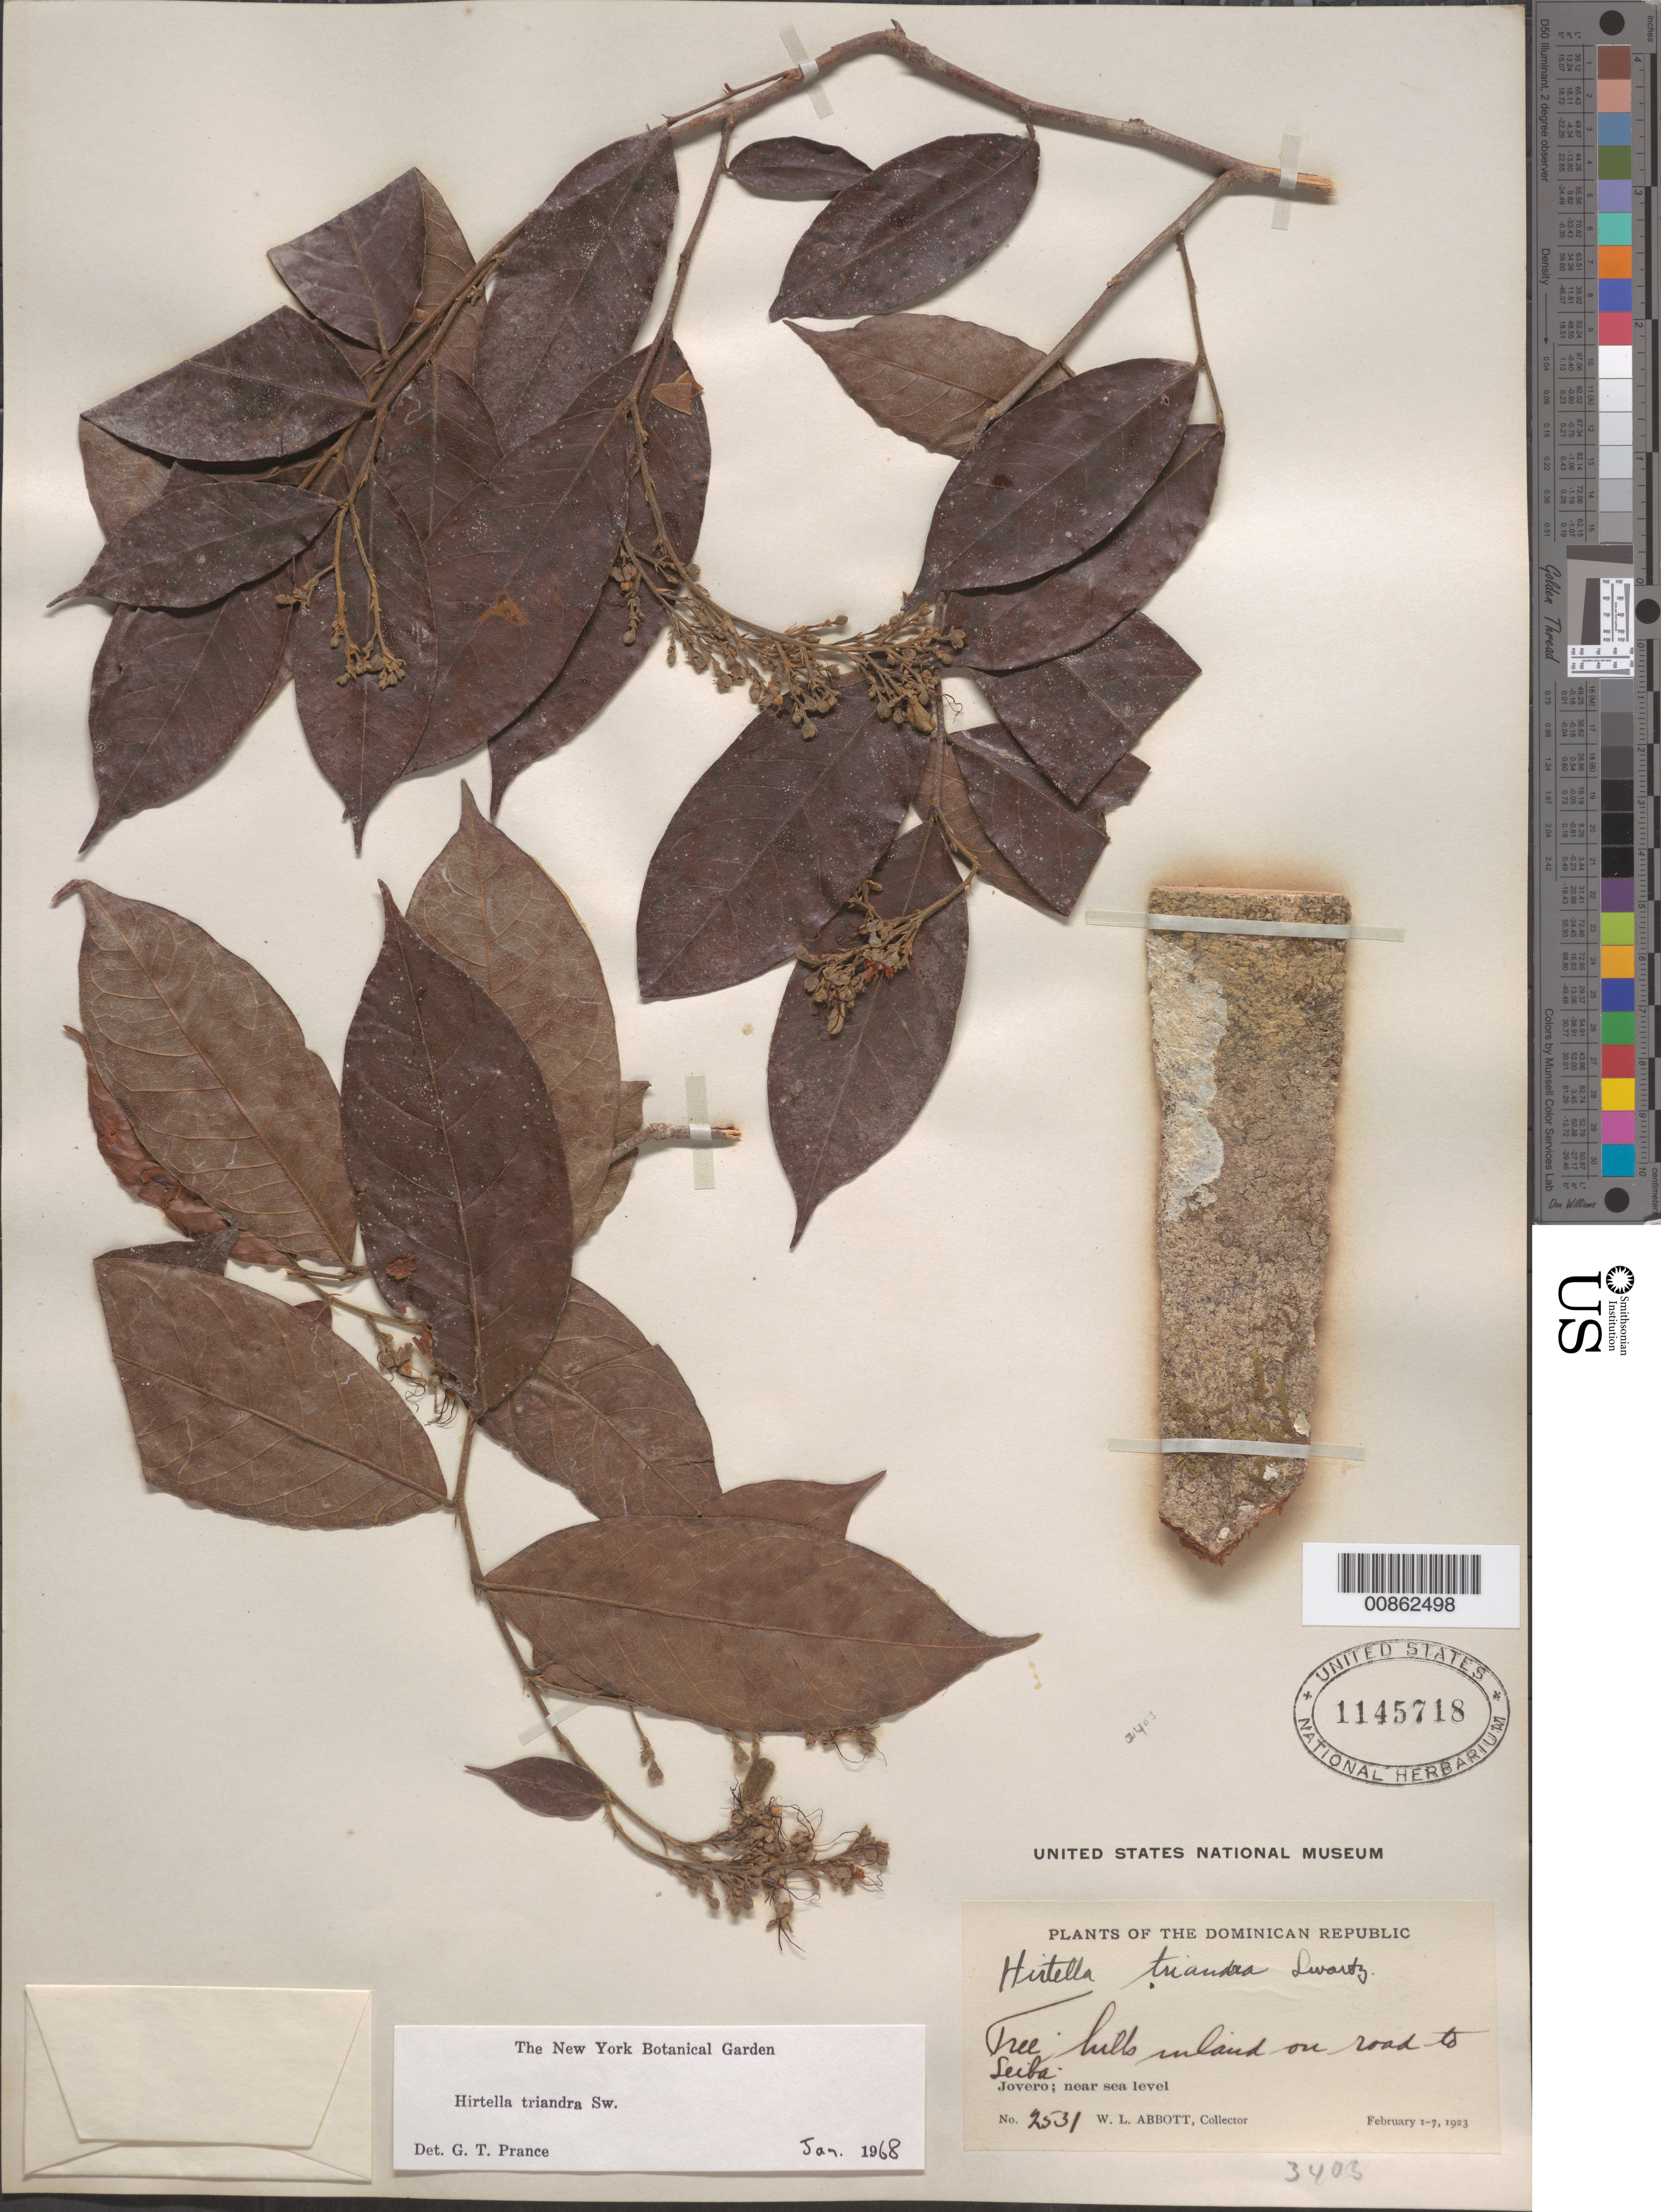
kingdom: Plantae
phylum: Tracheophyta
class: Magnoliopsida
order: Malpighiales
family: Chrysobalanaceae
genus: Hirtella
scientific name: Hirtella triandra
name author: Sw.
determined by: Prance, G. T.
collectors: W. L. Abbott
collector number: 2531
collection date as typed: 01 Feb 1923 to 07 Feb 1923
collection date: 1923-02-01/1923-02-07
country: Dominican Republic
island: Hispaniola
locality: Jovero. Hills inland on road to Seiba.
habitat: Hills inland.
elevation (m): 0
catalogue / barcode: US 1145718